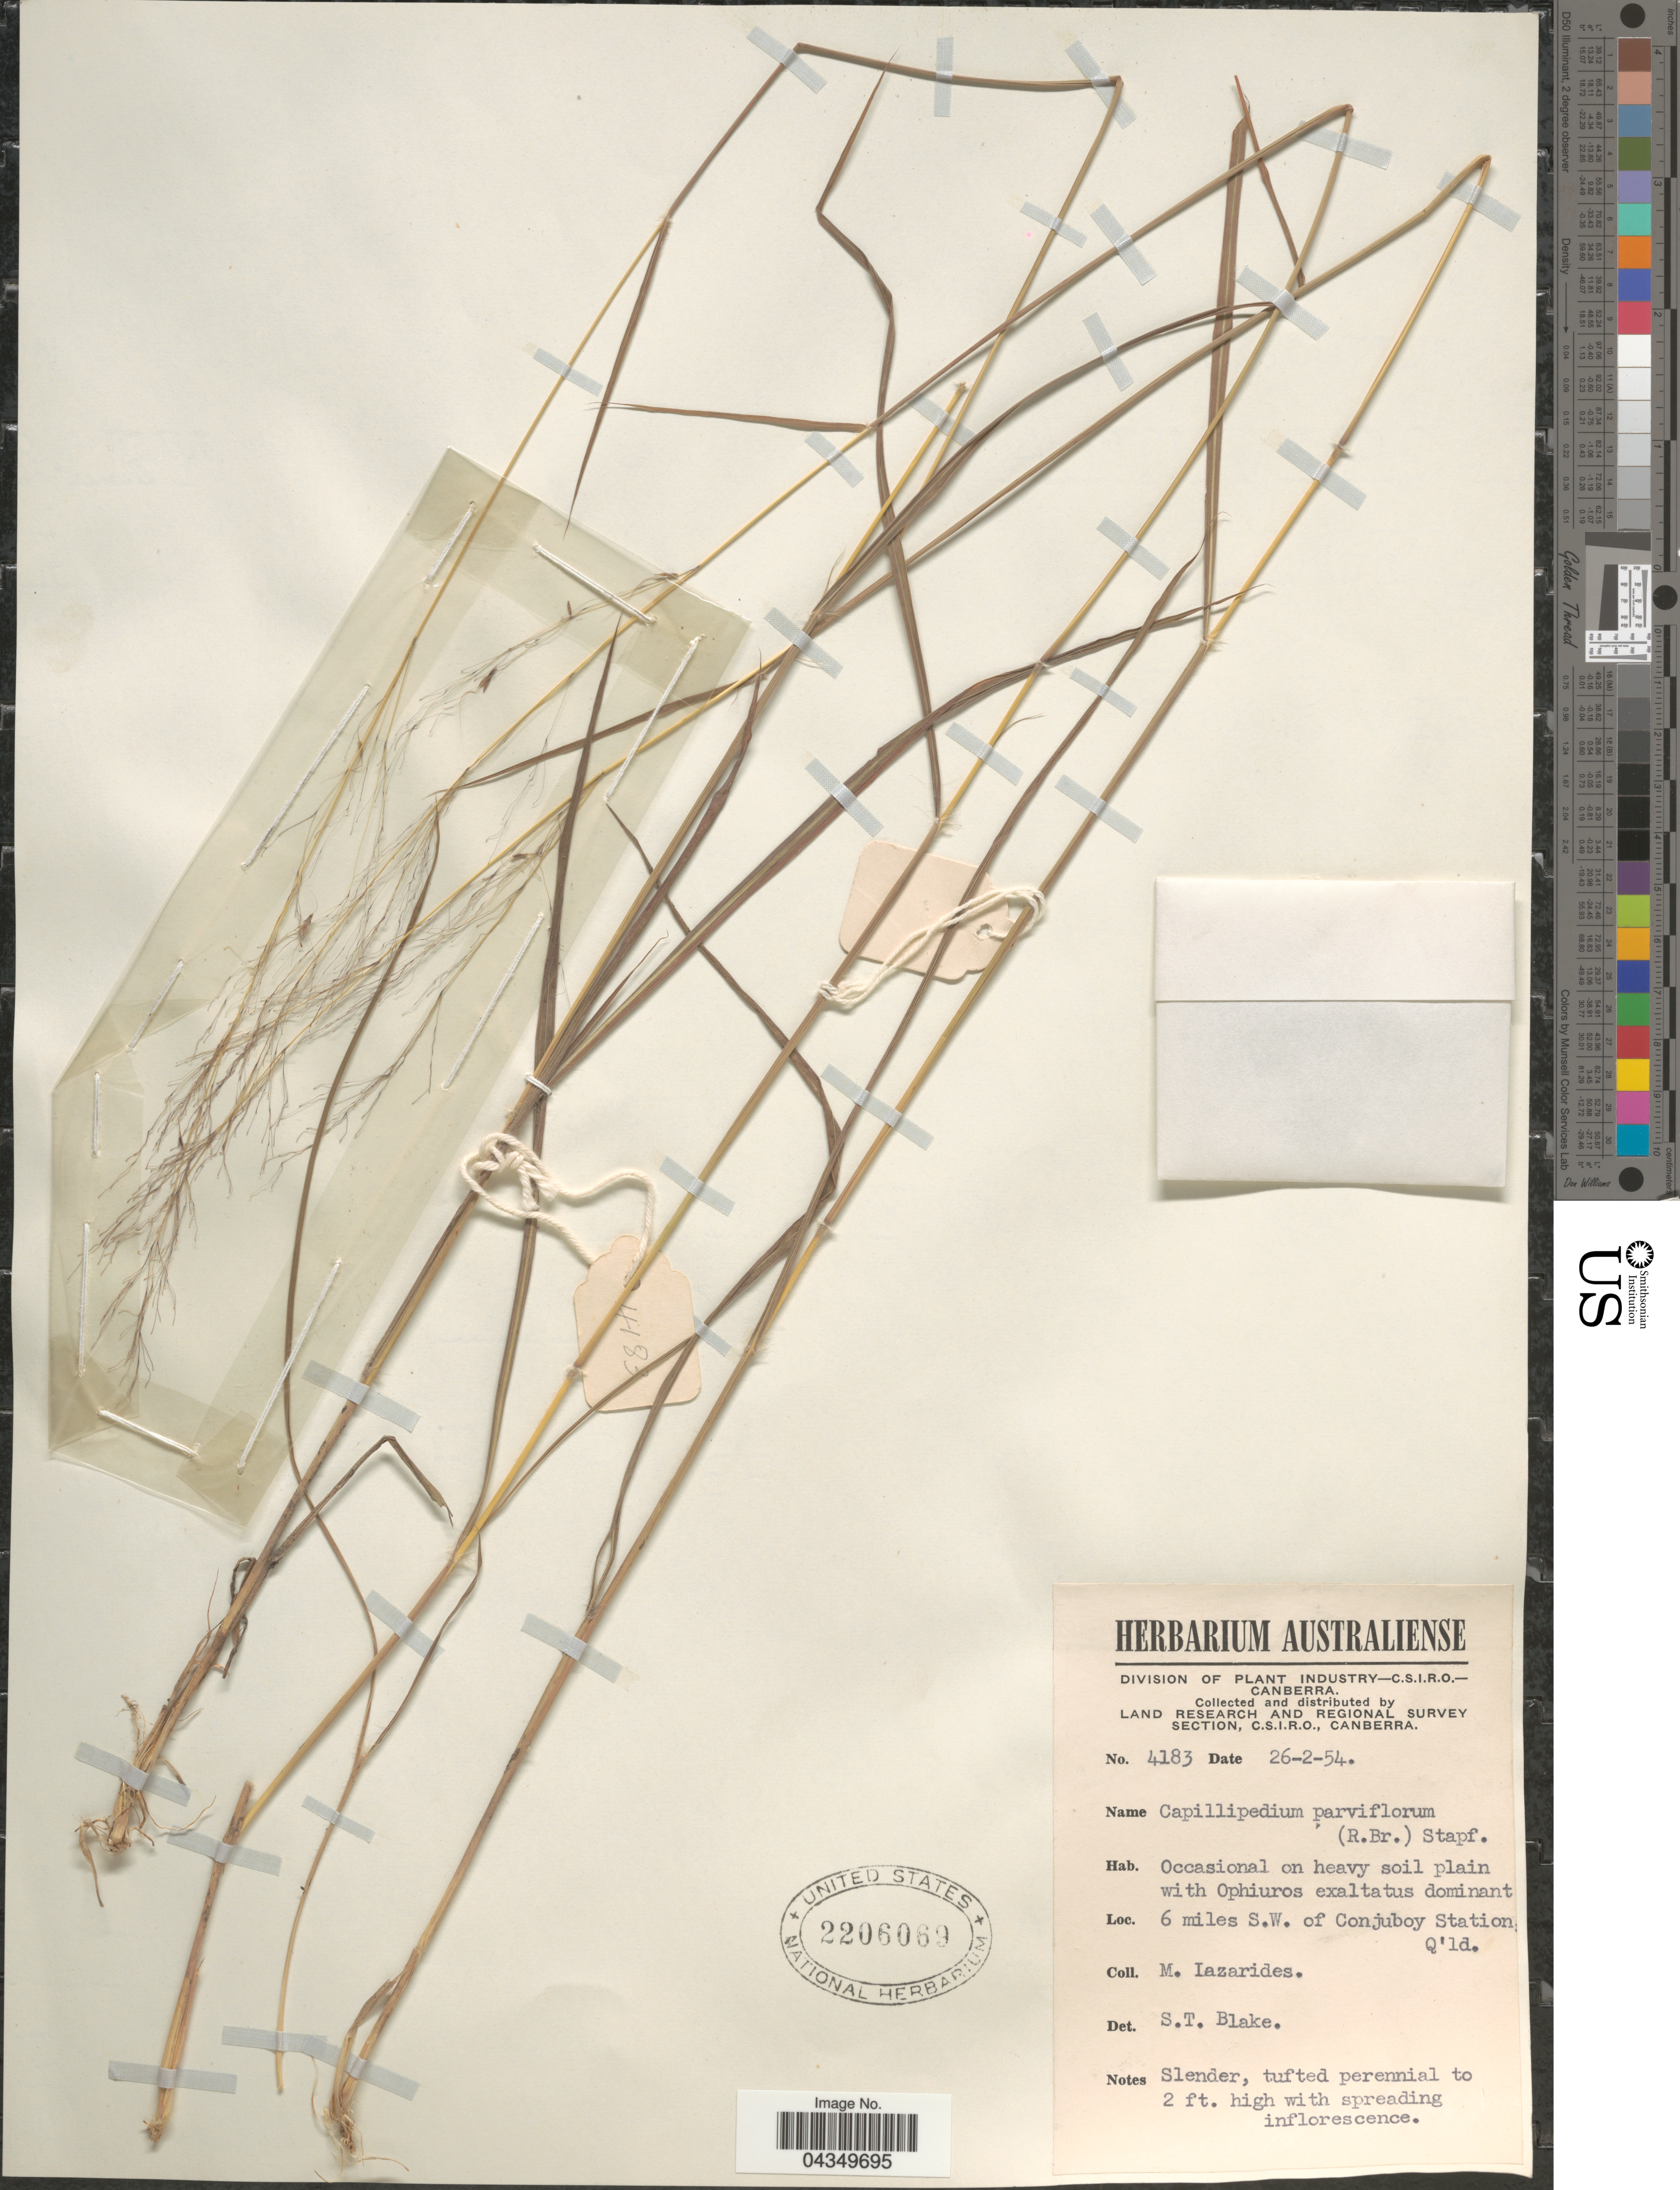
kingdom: Plantae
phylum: Tracheophyta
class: Liliopsida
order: Poales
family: Poaceae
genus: Capillipedium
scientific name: Capillipedium parviflorum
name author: (R. Br.) Stapf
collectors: M. Lazarides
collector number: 4183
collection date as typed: Transcribed d/m/y: 26/2/54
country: Australia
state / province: Queensland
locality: Land Research and Regional Survey Section. 6 miles S.W. of Conjuboy Station.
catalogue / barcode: US 2206069